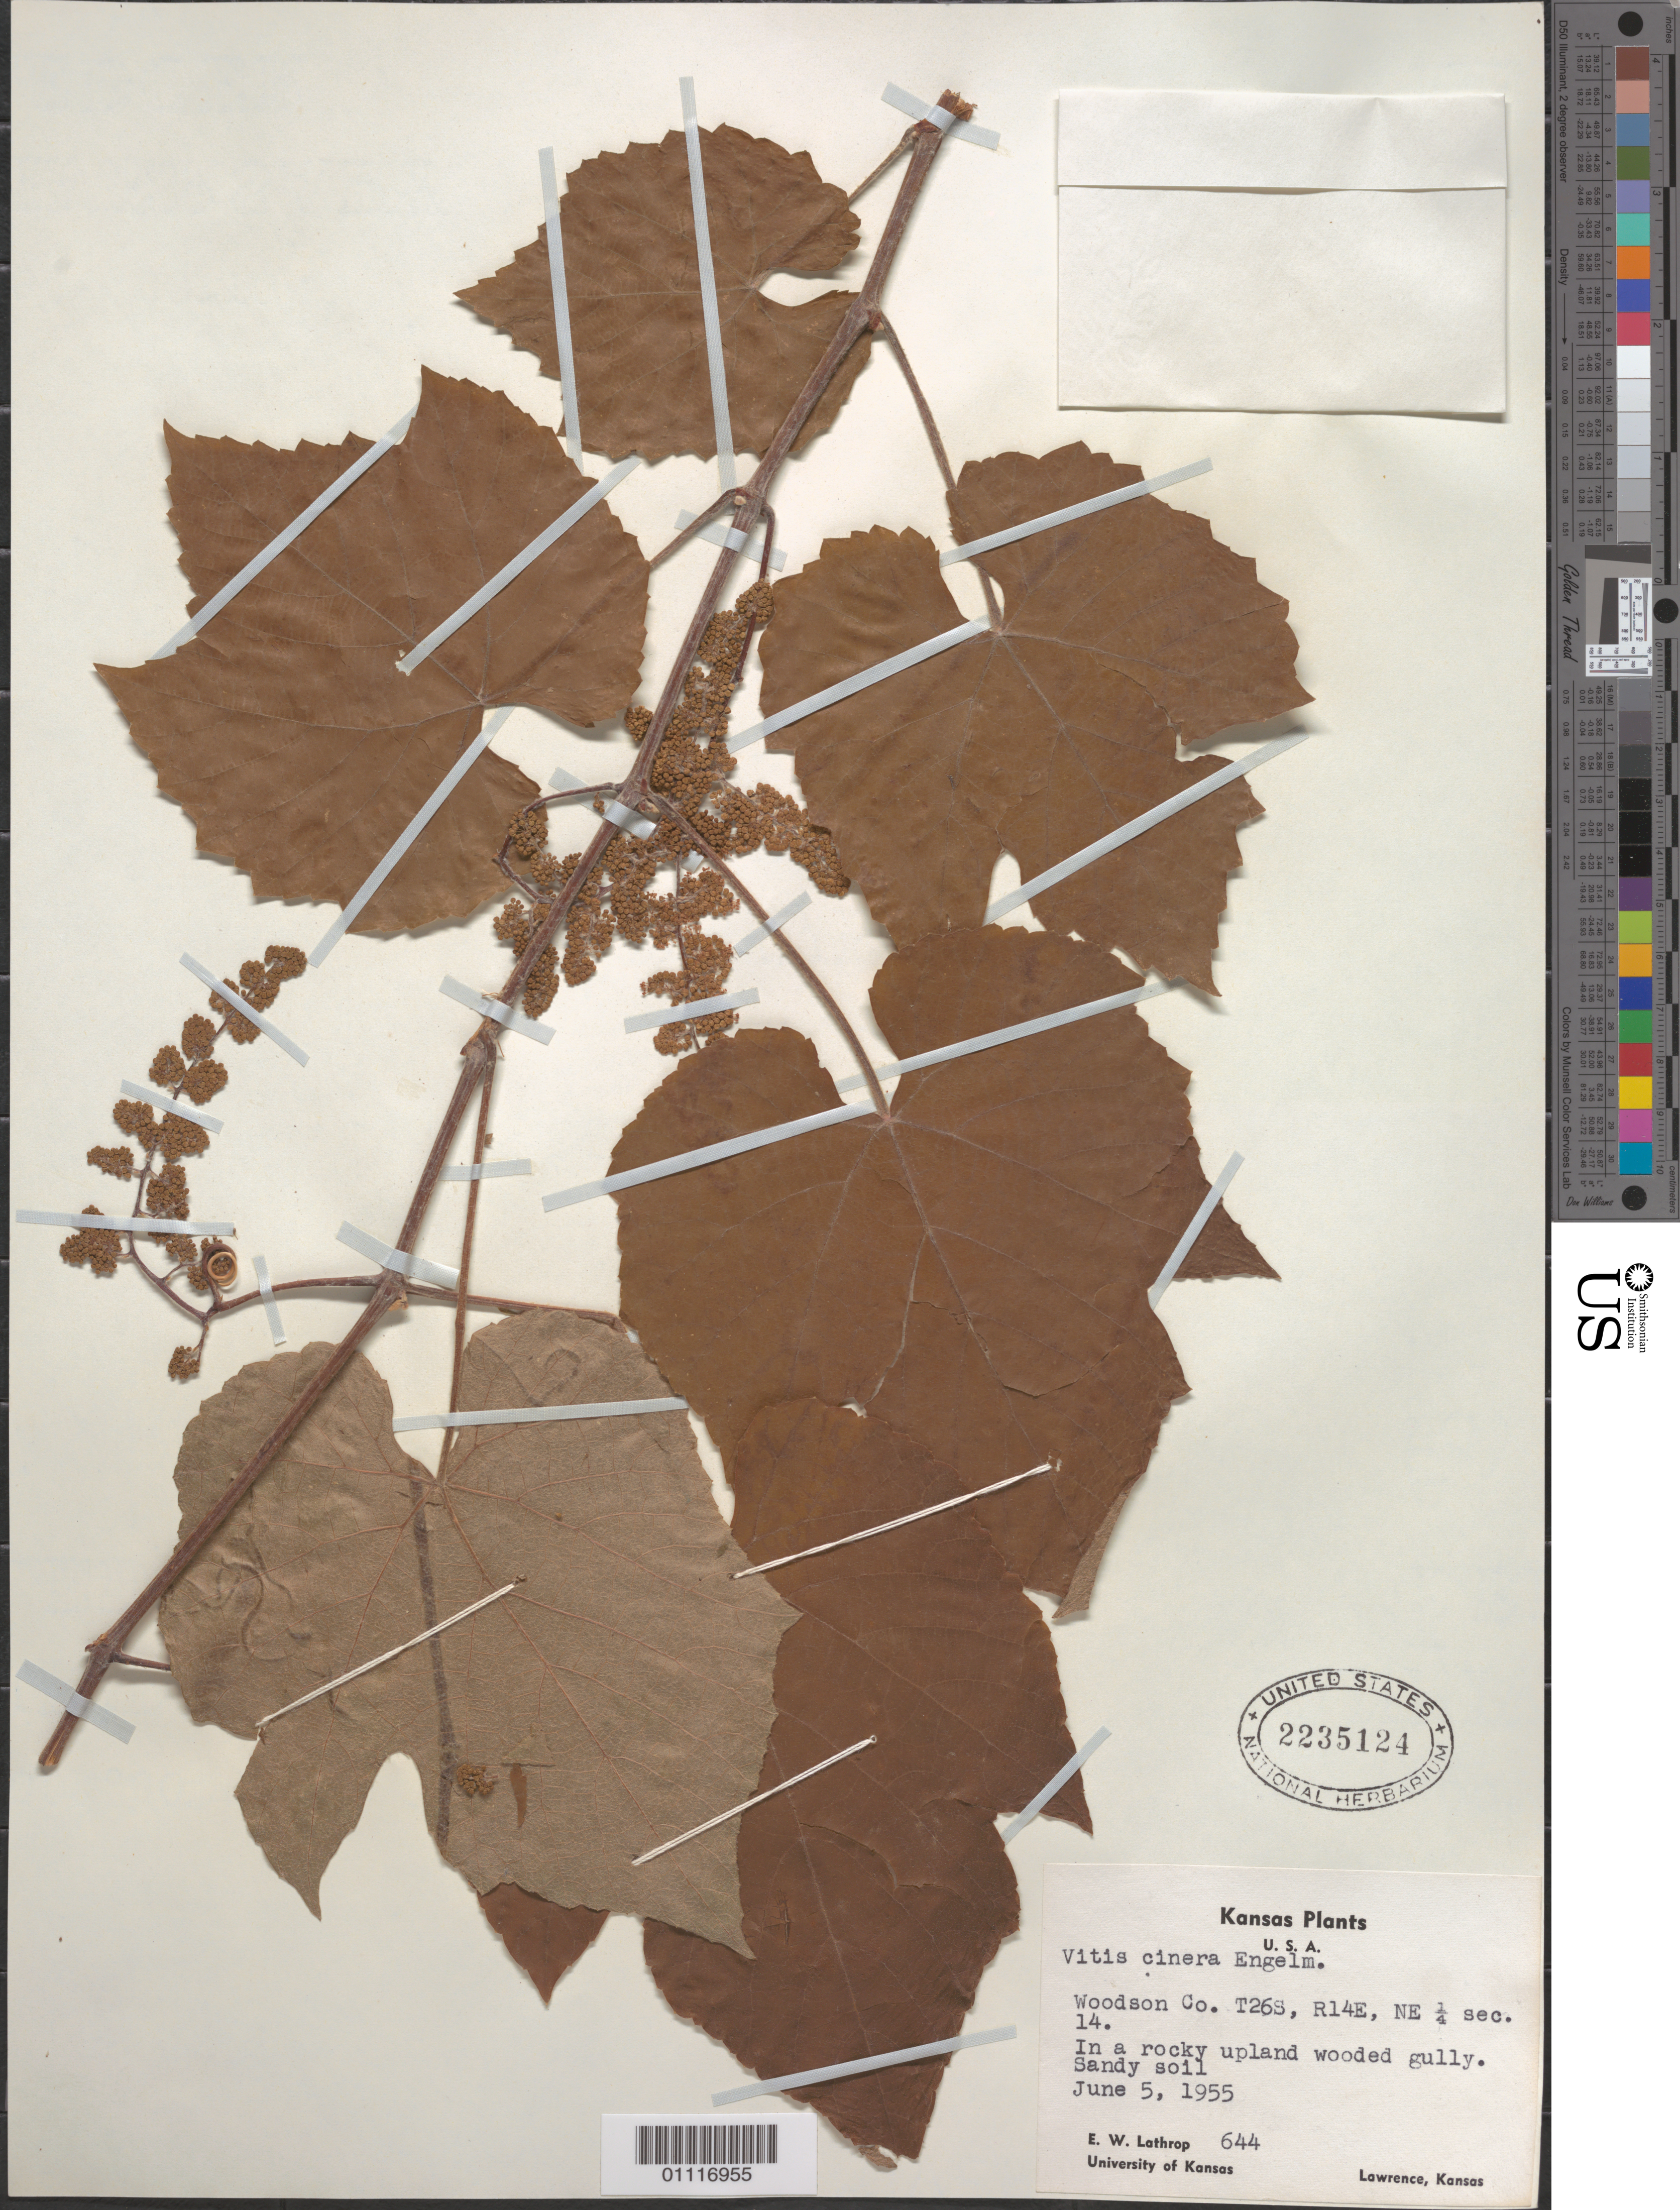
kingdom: Plantae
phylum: Tracheophyta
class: Magnoliopsida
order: Vitales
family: Vitaceae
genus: Vitis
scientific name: Vitis cinerea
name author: (Engelm.) Millardet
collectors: E. W. Lathrop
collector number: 644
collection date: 1955-06-05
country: United States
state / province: Kansas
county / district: Woodson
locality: T26S, R14E, NE 1/4 sec. 14.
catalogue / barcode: US 2235124